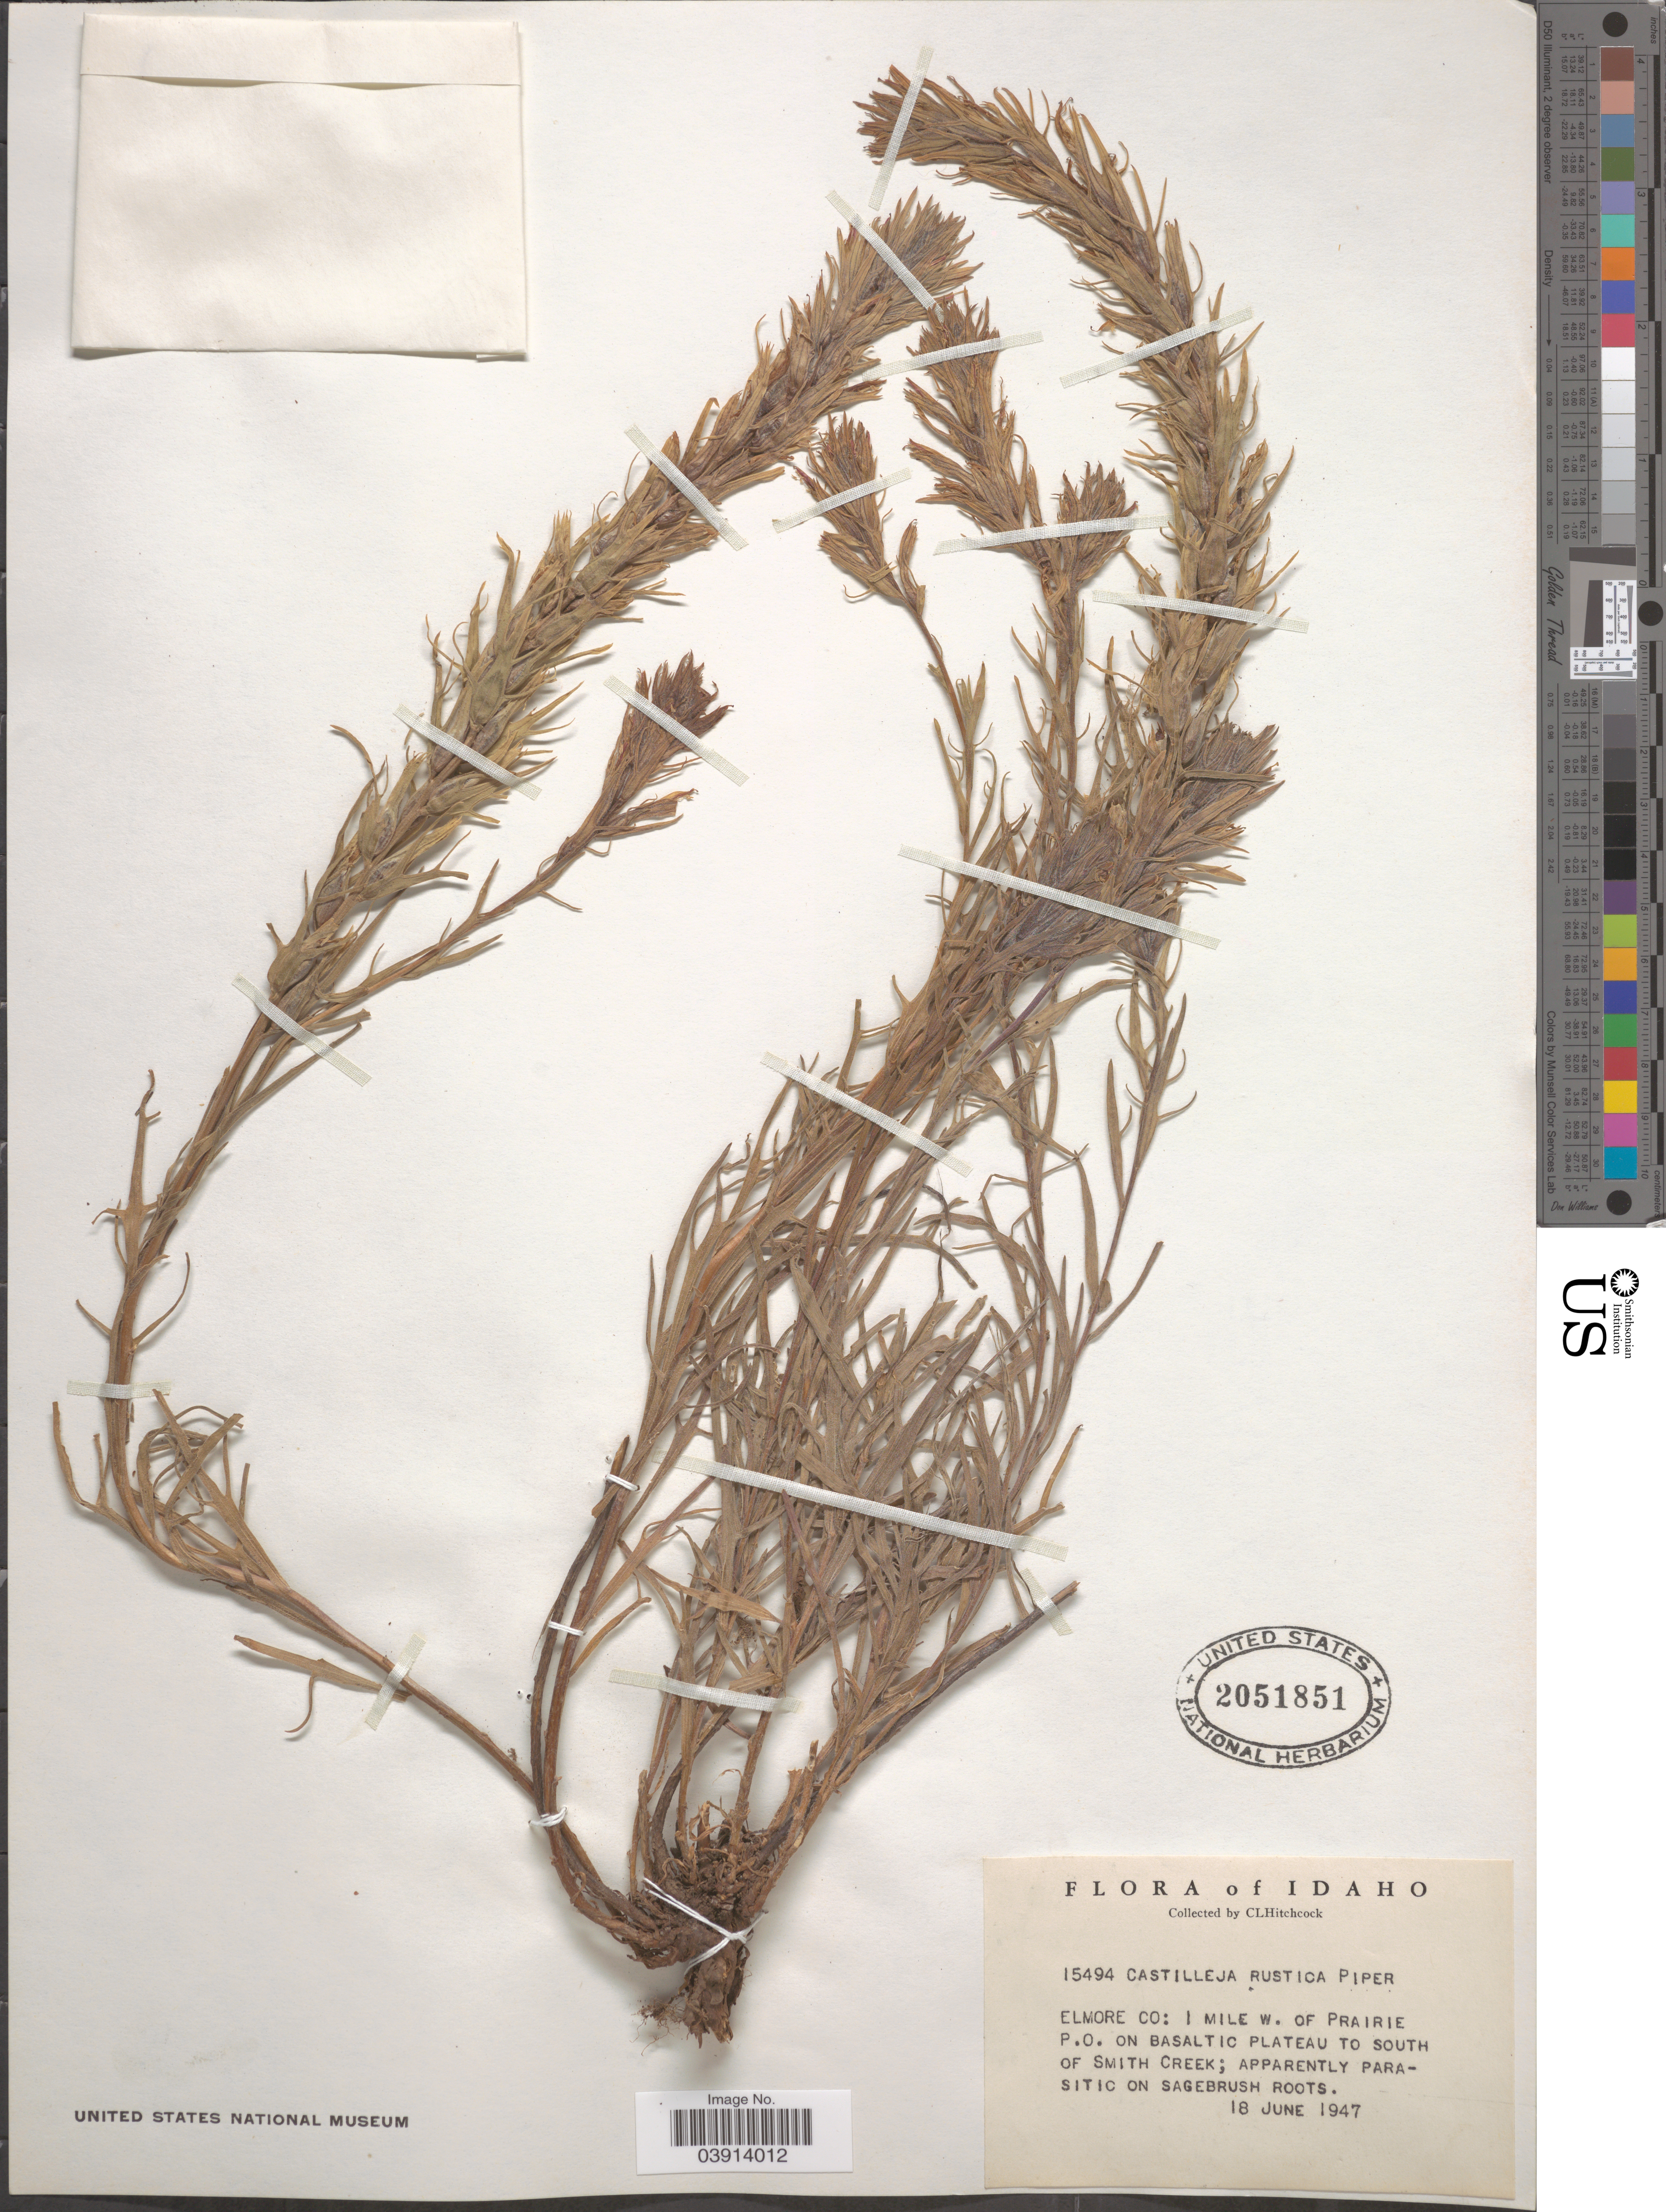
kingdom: Plantae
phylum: Tracheophyta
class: Magnoliopsida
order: Lamiales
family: Orobanchaceae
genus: Castilleja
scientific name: Castilleja rustica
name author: Piper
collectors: C. L. Hitchcock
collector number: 15494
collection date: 1947-06-18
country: United States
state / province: Idaho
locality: Elmore Co: 1 mile w. of Prairie P.O. on basaltic Plateau to south of Smith Creek.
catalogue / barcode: US 2051851